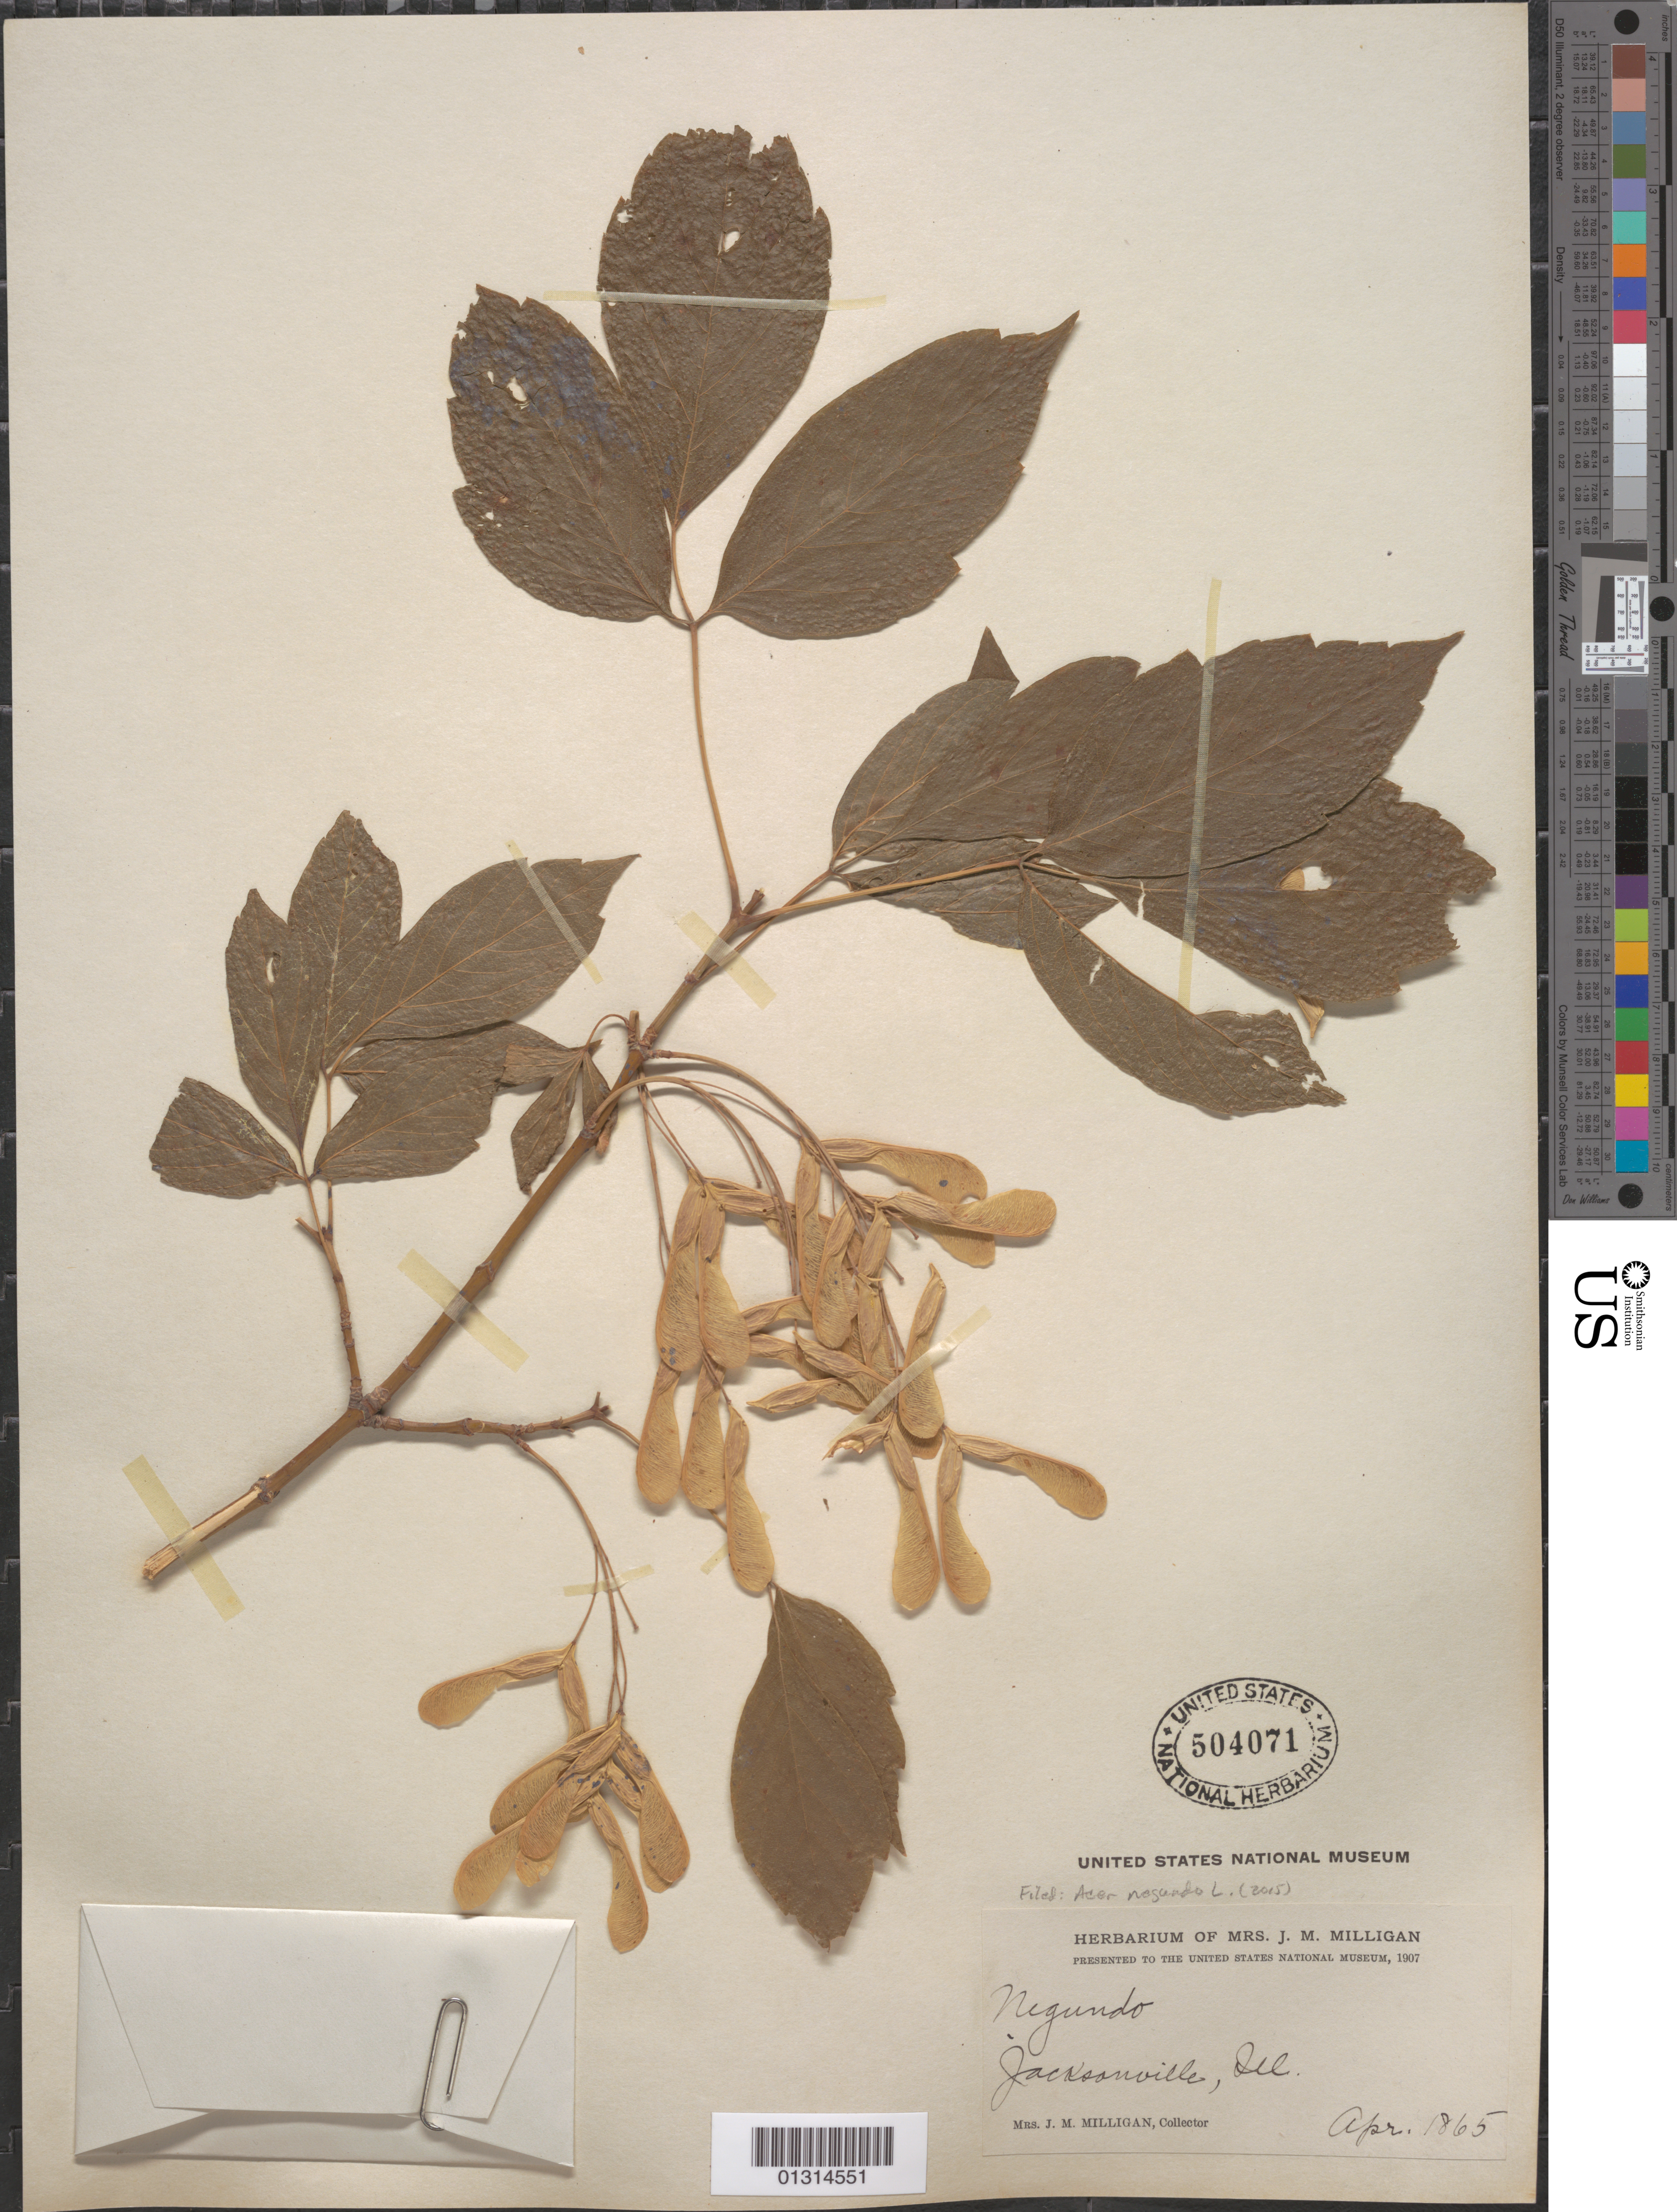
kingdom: Plantae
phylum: Tracheophyta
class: Magnoliopsida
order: Sapindales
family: Sapindaceae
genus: Acer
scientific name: Acer negundo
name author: L.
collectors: J. M. Milligan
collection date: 1865-04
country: United States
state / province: Illinois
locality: Jacksonville.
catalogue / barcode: US 504071